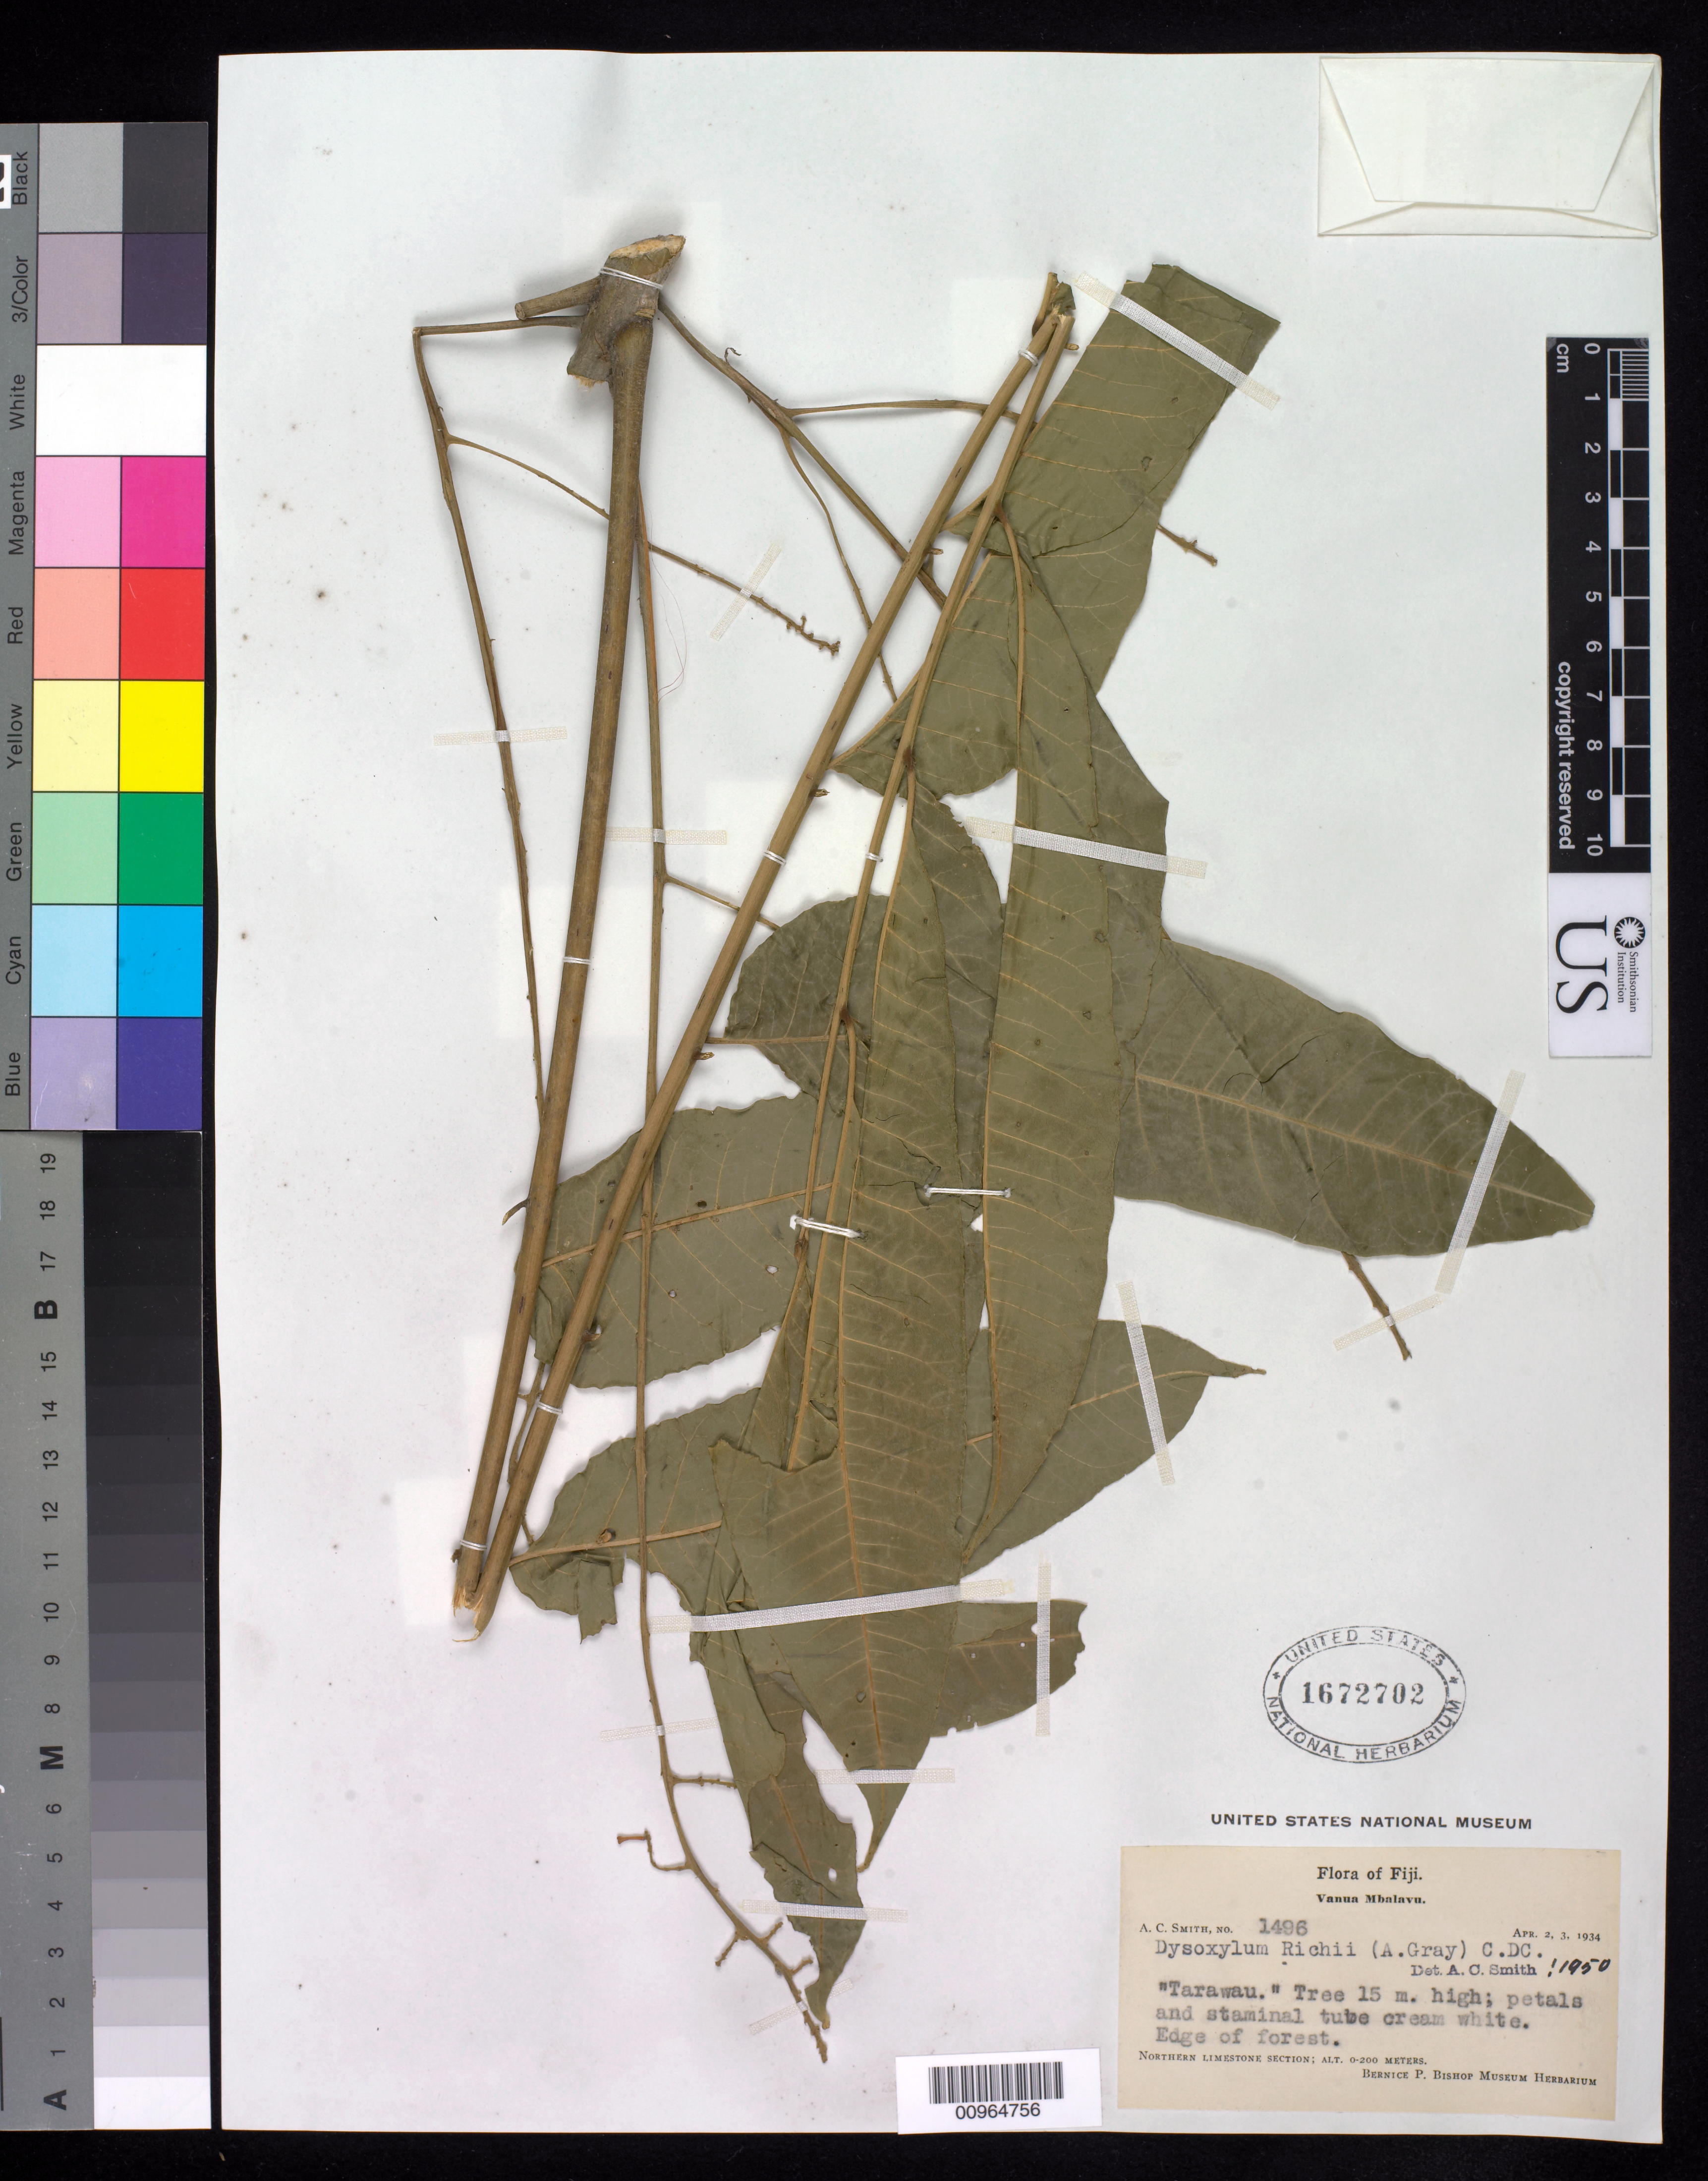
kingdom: Plantae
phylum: Tracheophyta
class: Magnoliopsida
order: Sapindales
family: Meliaceae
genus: Didymocheton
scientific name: Didymocheton alliaceus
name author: (G. Forst.) Mabb.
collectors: C. A. Smith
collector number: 1496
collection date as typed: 02 Apr 1934 and 03 Apr 1934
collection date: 1934-04-02,1934-04-03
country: Fiji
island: Vanua Balavu [Mbalavu]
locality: Vanua Mbalavu; northern limestone section; edge of forest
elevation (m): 0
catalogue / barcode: US 1672702